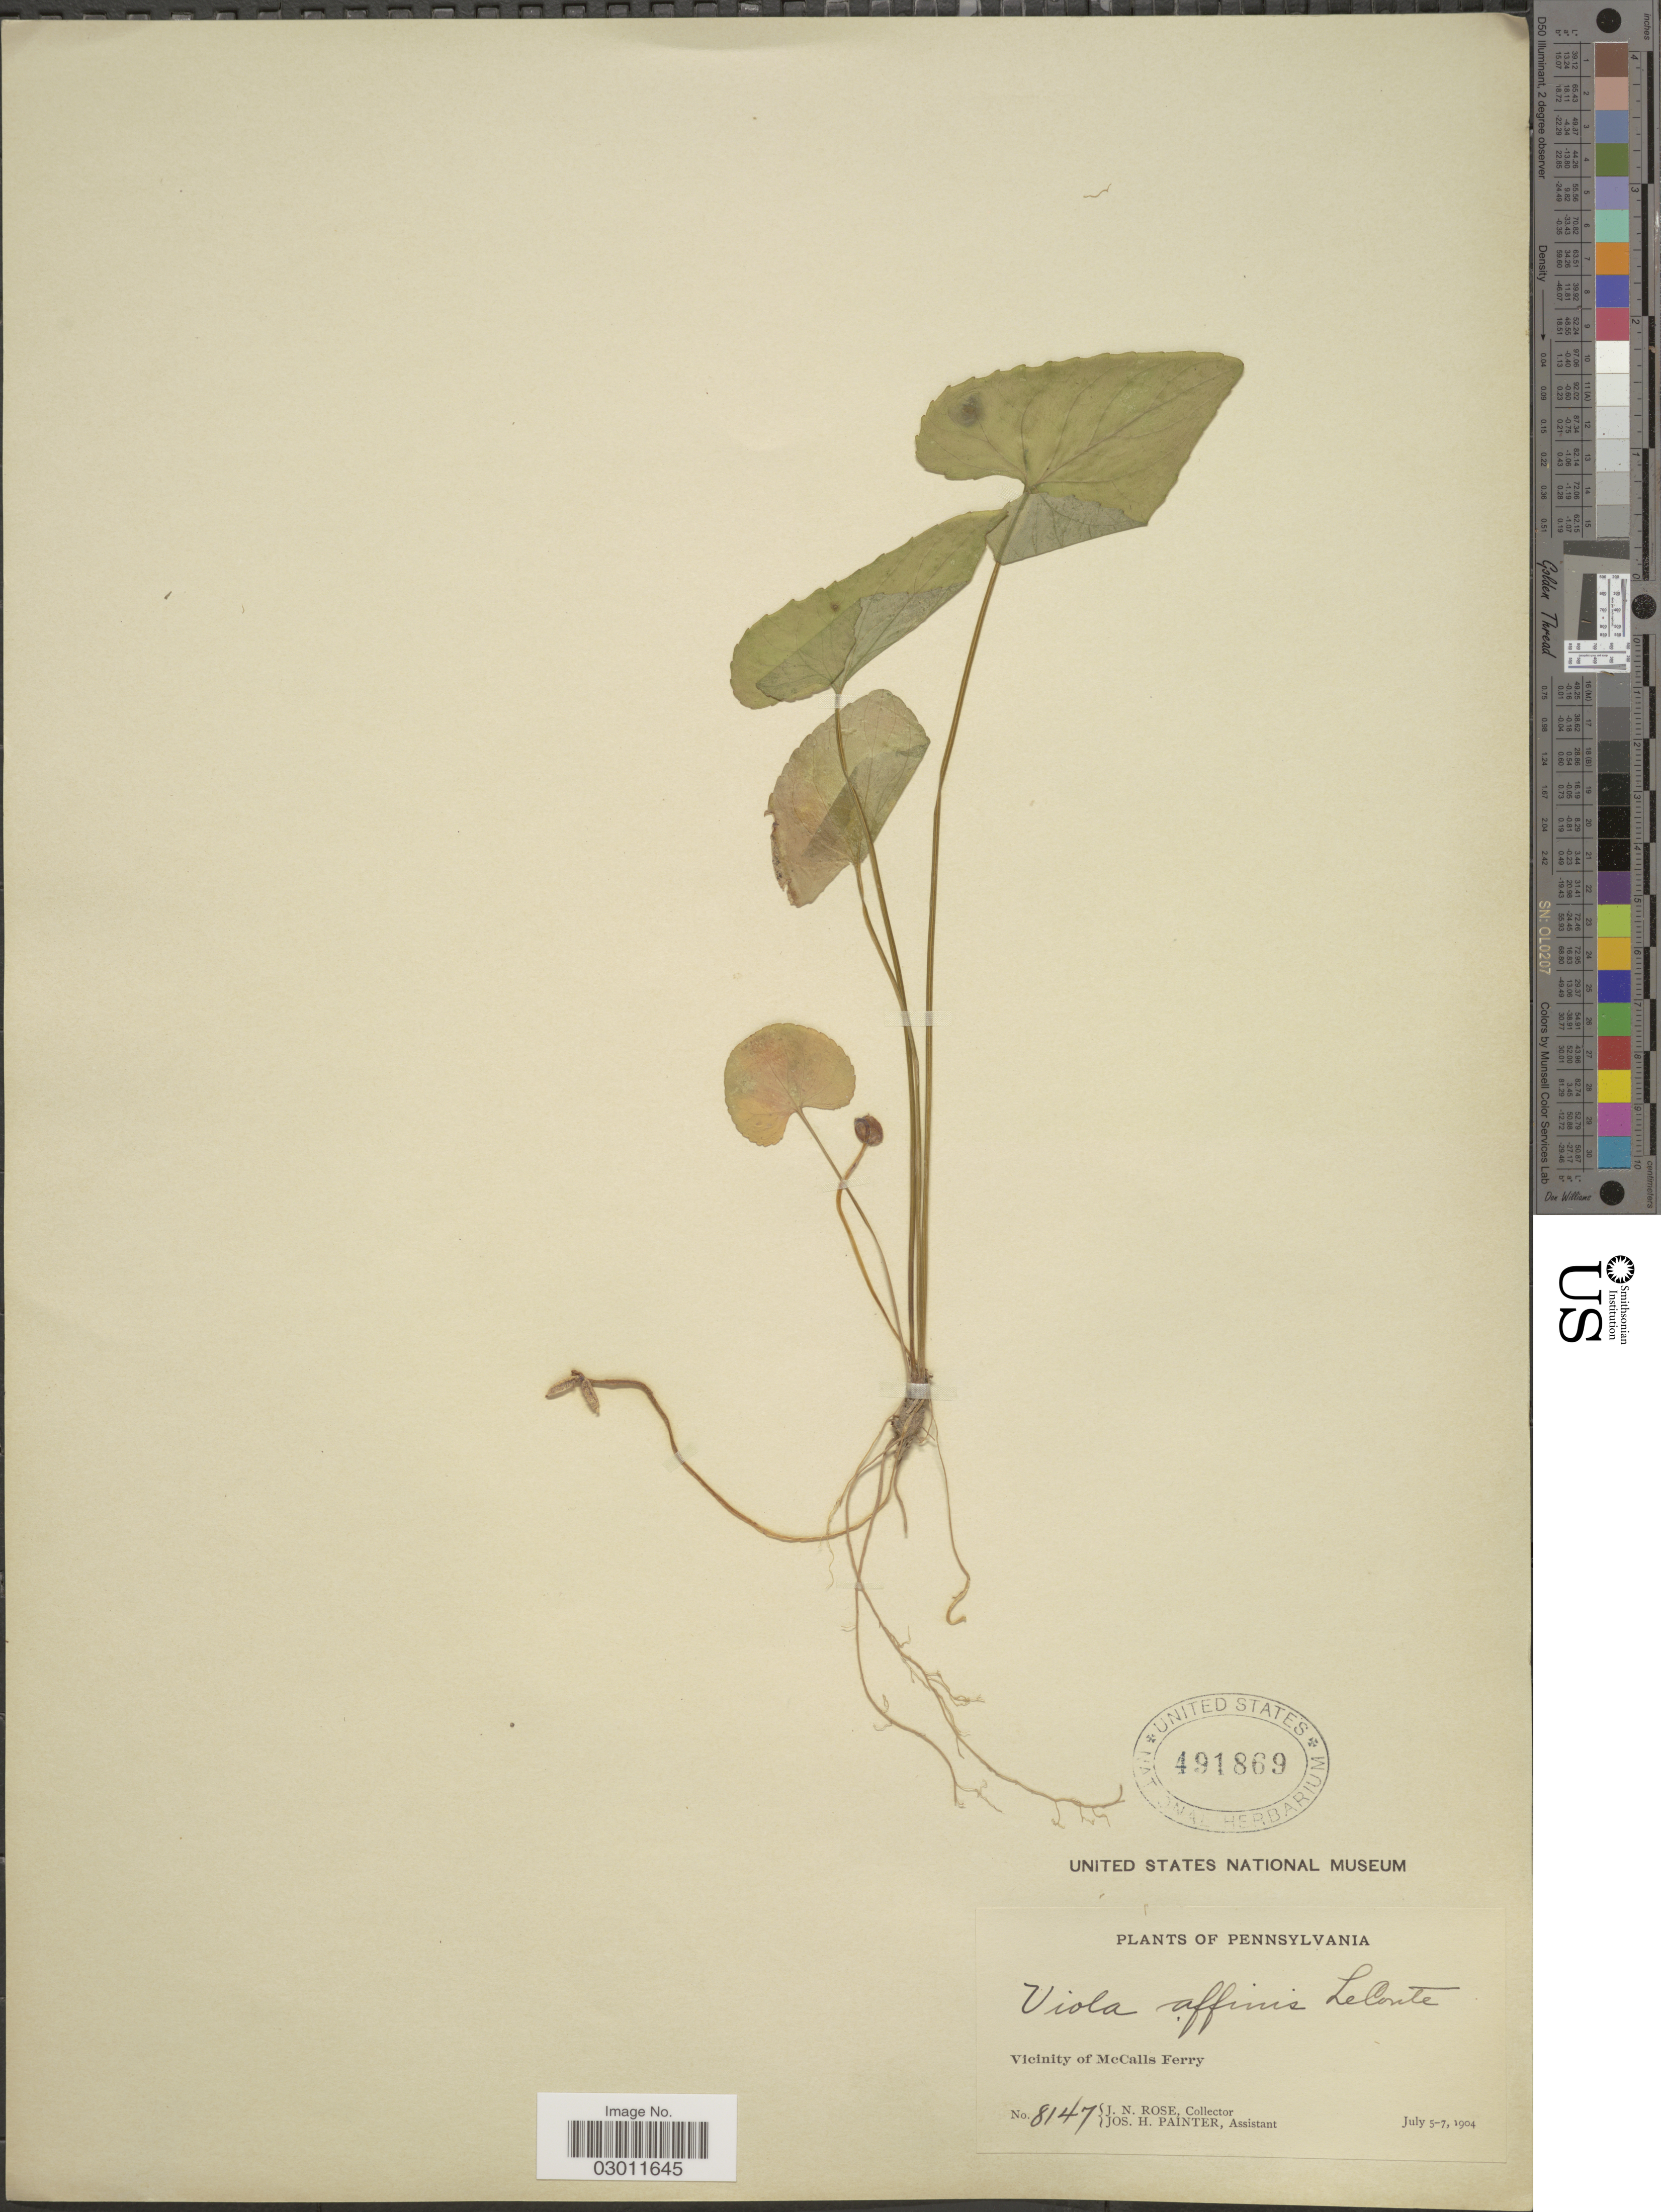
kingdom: Plantae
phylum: Tracheophyta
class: Magnoliopsida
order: Malpighiales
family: Violaceae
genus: Viola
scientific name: Viola affinis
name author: LeConte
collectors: J. N. Rose & J. H. Painter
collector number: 8147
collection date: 1904-07-05/1904-07-07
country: United States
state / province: Pennsylvania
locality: Vicinity of McCalls Ferry.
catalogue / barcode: US 491869